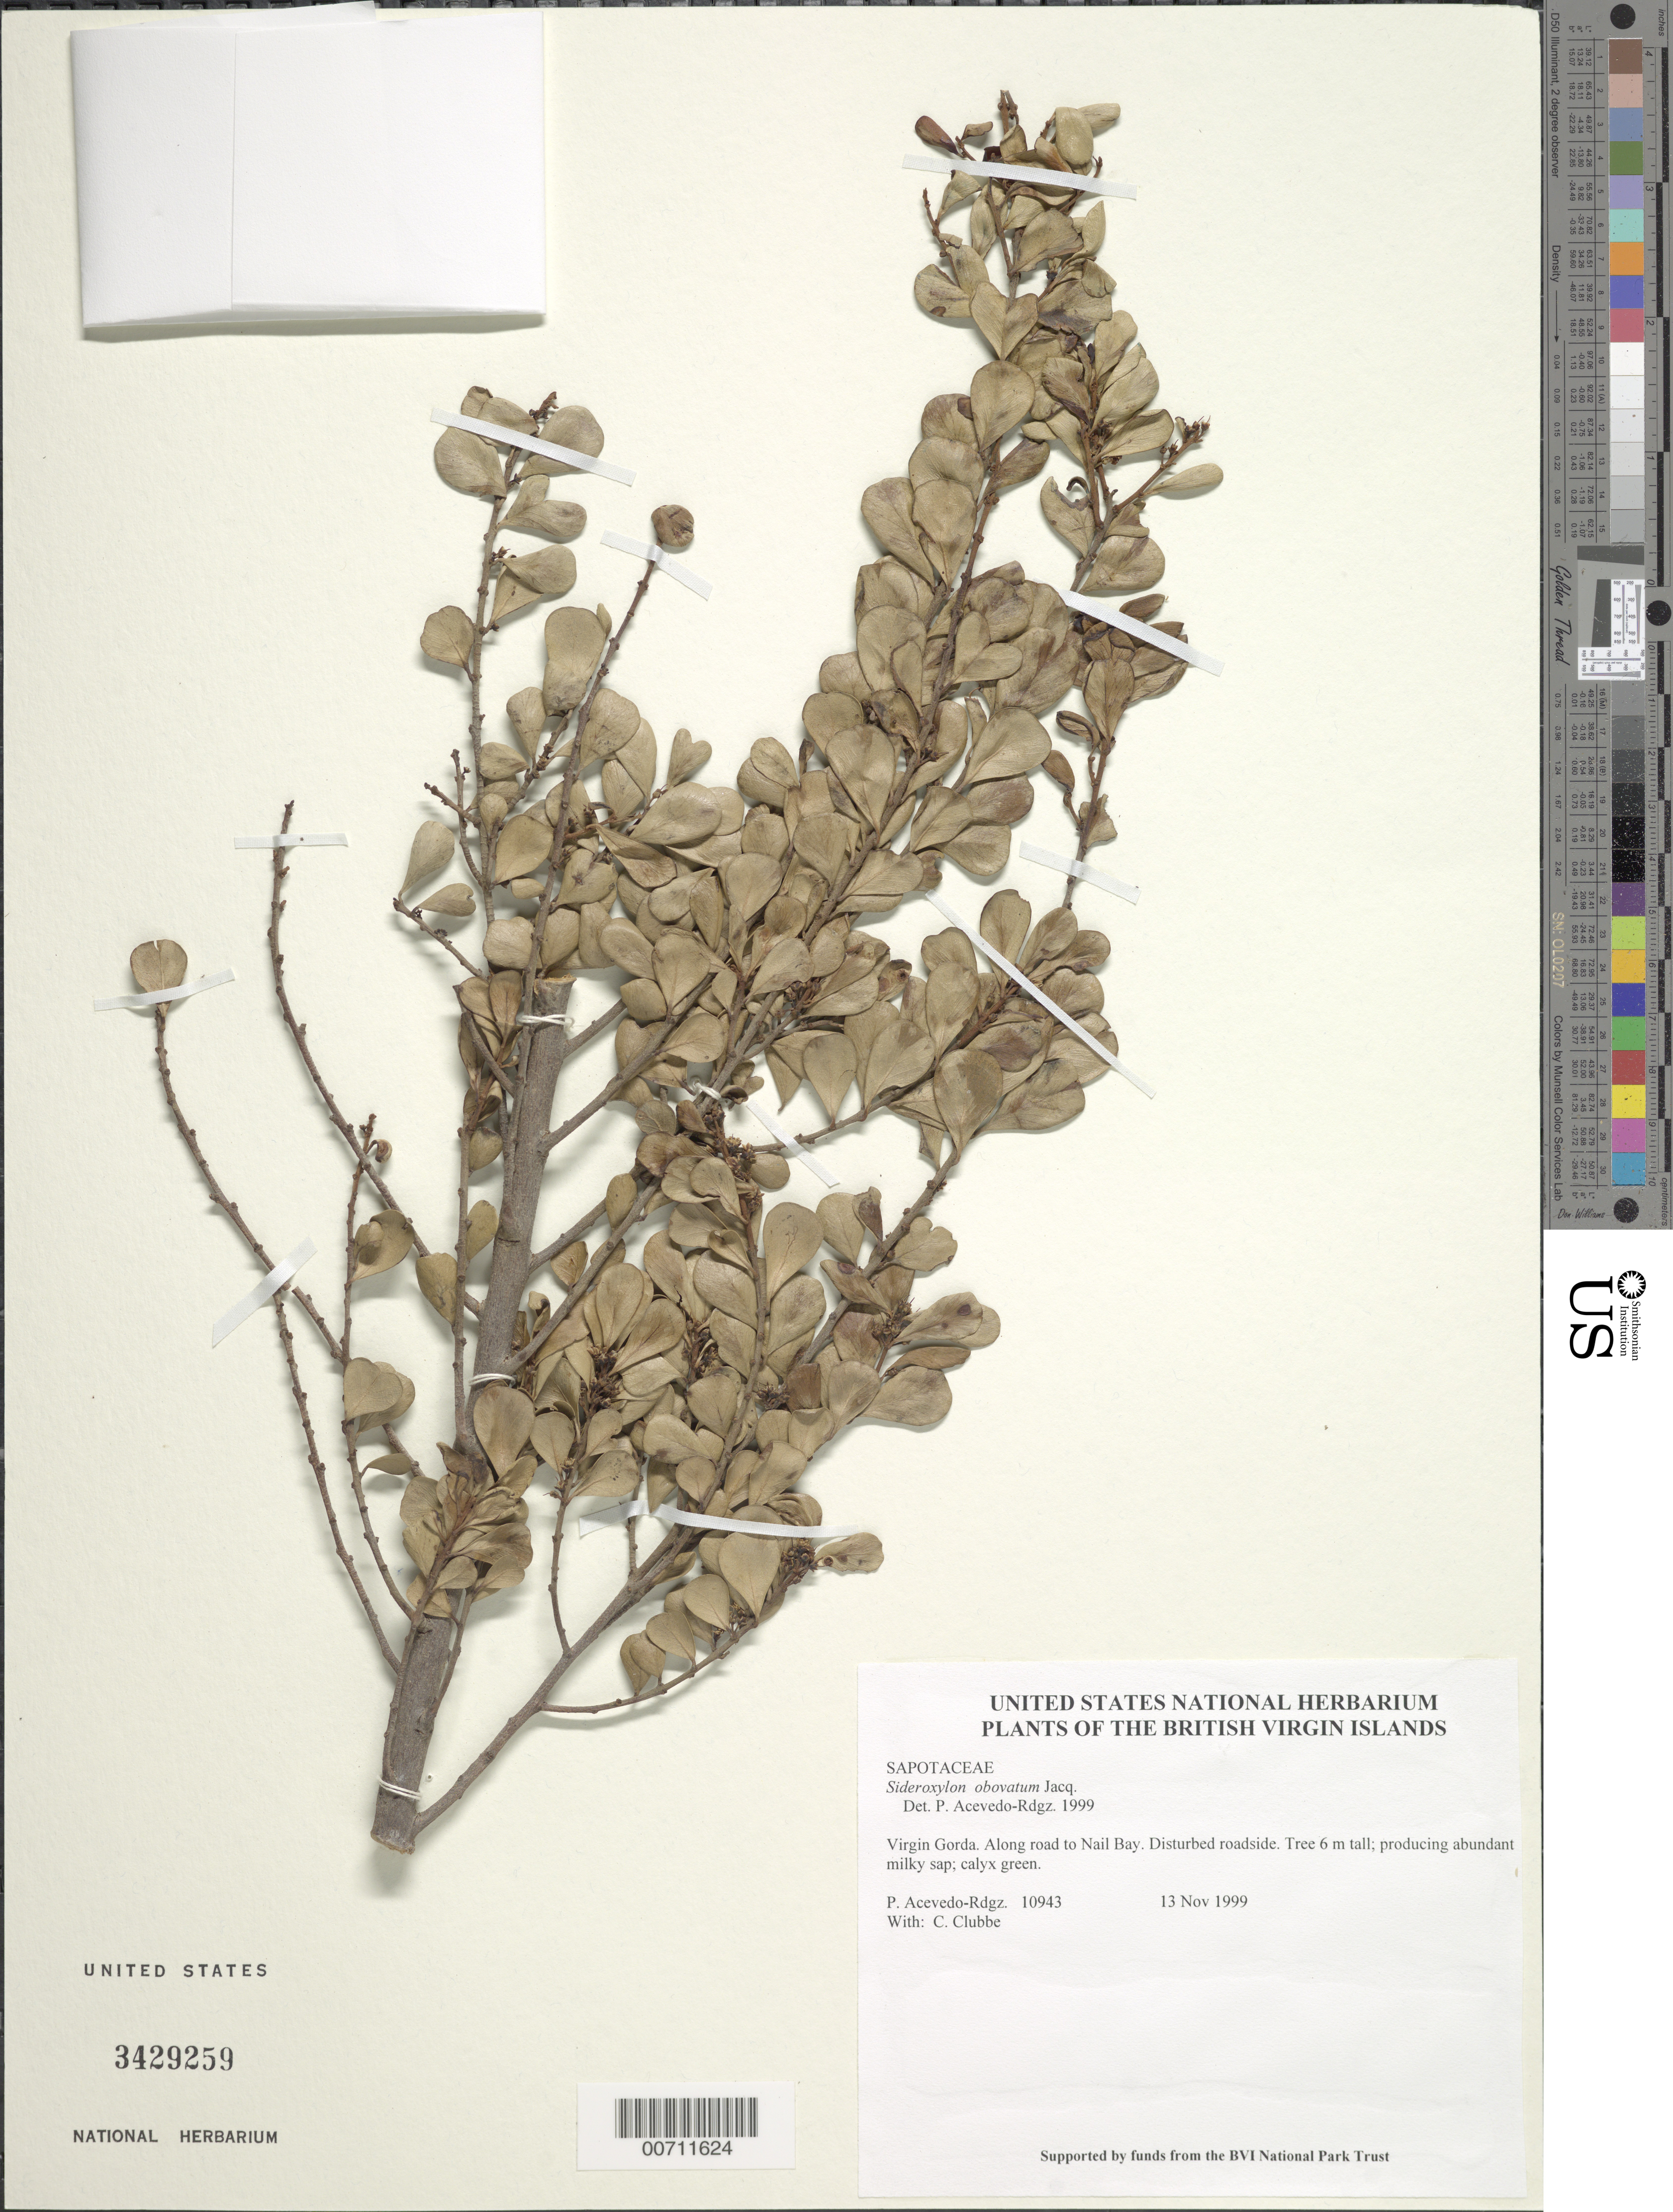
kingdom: Plantae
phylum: Tracheophyta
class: Magnoliopsida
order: Ericales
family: Sapotaceae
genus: Sideroxylon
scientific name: Sideroxylon obovatum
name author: Lam.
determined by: Acevedo-Rodríguez, P., (BOT), Smithsonian Institution - National Museum of Natural History (UNITED STATES)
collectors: P. Acevedo-Rodr., C. Clubbe, M. Gillman & C. Hankamer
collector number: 10943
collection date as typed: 13 Nov 1999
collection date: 1999-11-13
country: British Virgin Islands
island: Virgin Gorda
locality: Along road to Nail Bay.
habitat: Disturbed roadside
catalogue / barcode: US 3429259